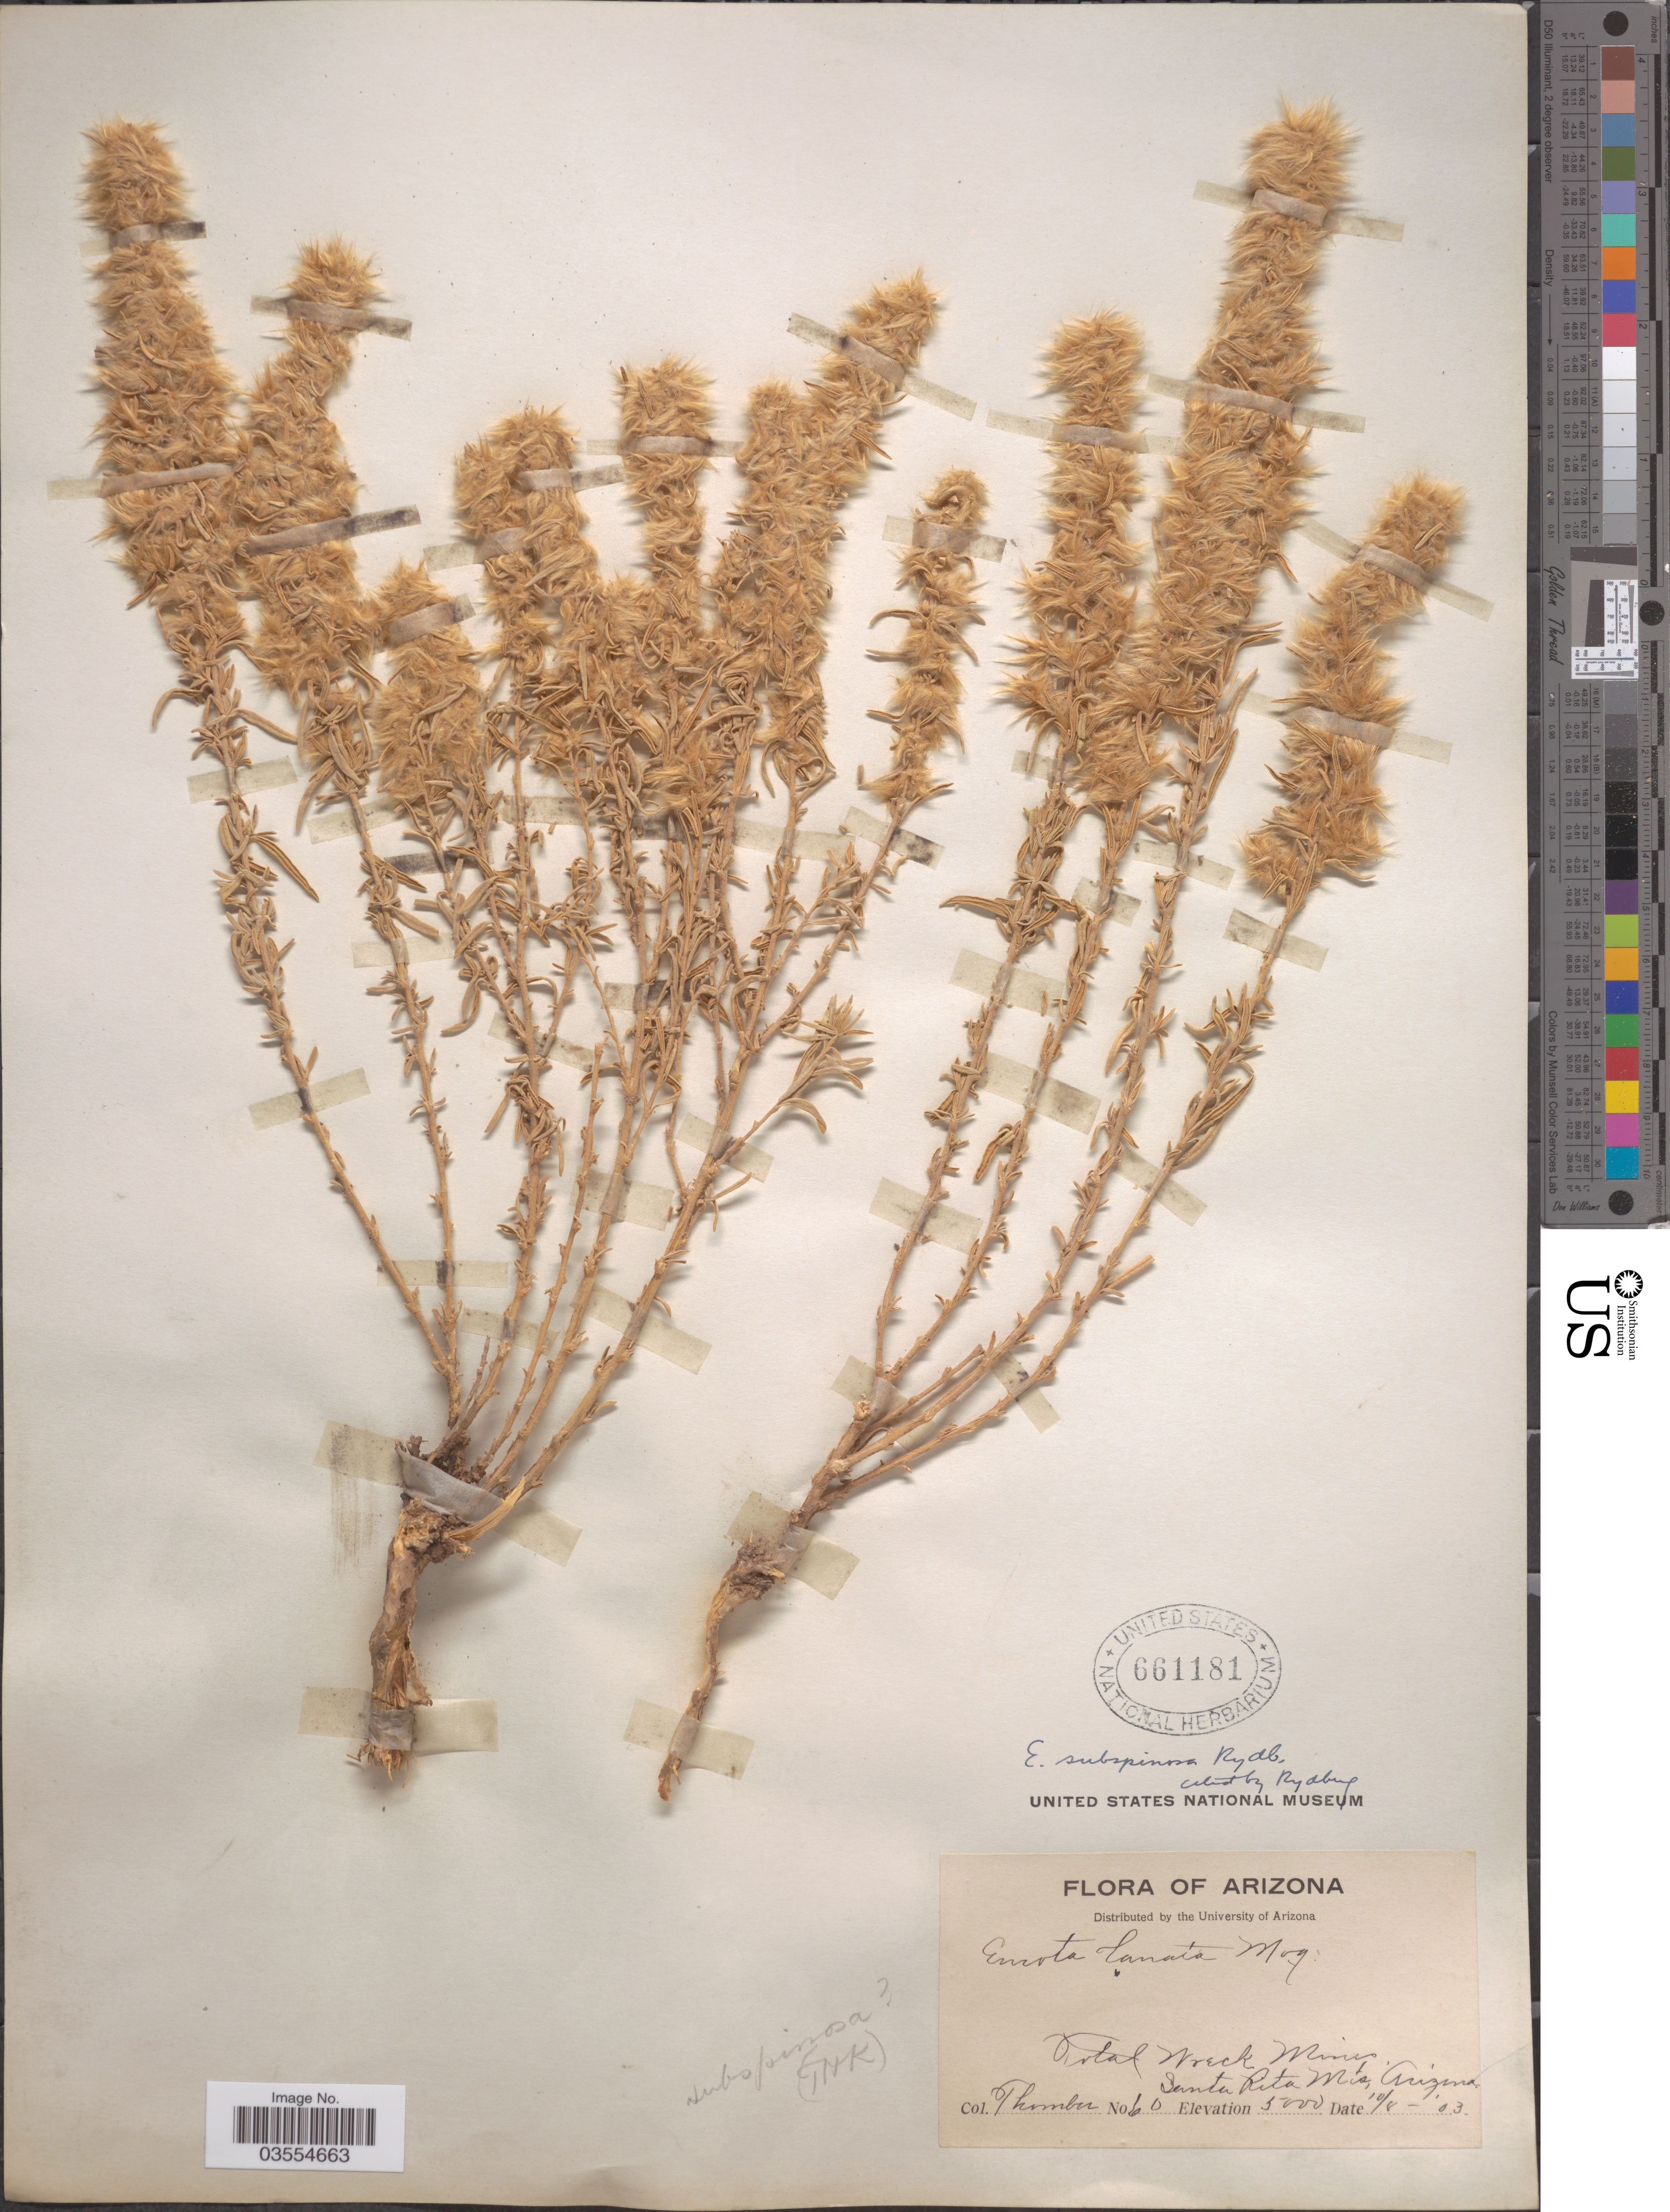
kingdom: Plantae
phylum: Tracheophyta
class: Magnoliopsida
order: Caryophyllales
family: Amaranthaceae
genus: Krascheninnikovia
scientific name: Krascheninnikovia lanata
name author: (Pursh) A. Meeuse & A.Smit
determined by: U.S. National Herbarium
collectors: J. Thornber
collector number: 60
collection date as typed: Transcribed d/m/y: 8/10/3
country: United States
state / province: Arizona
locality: Total Wreck Mines. Santa Rita Mts.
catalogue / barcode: US 661181